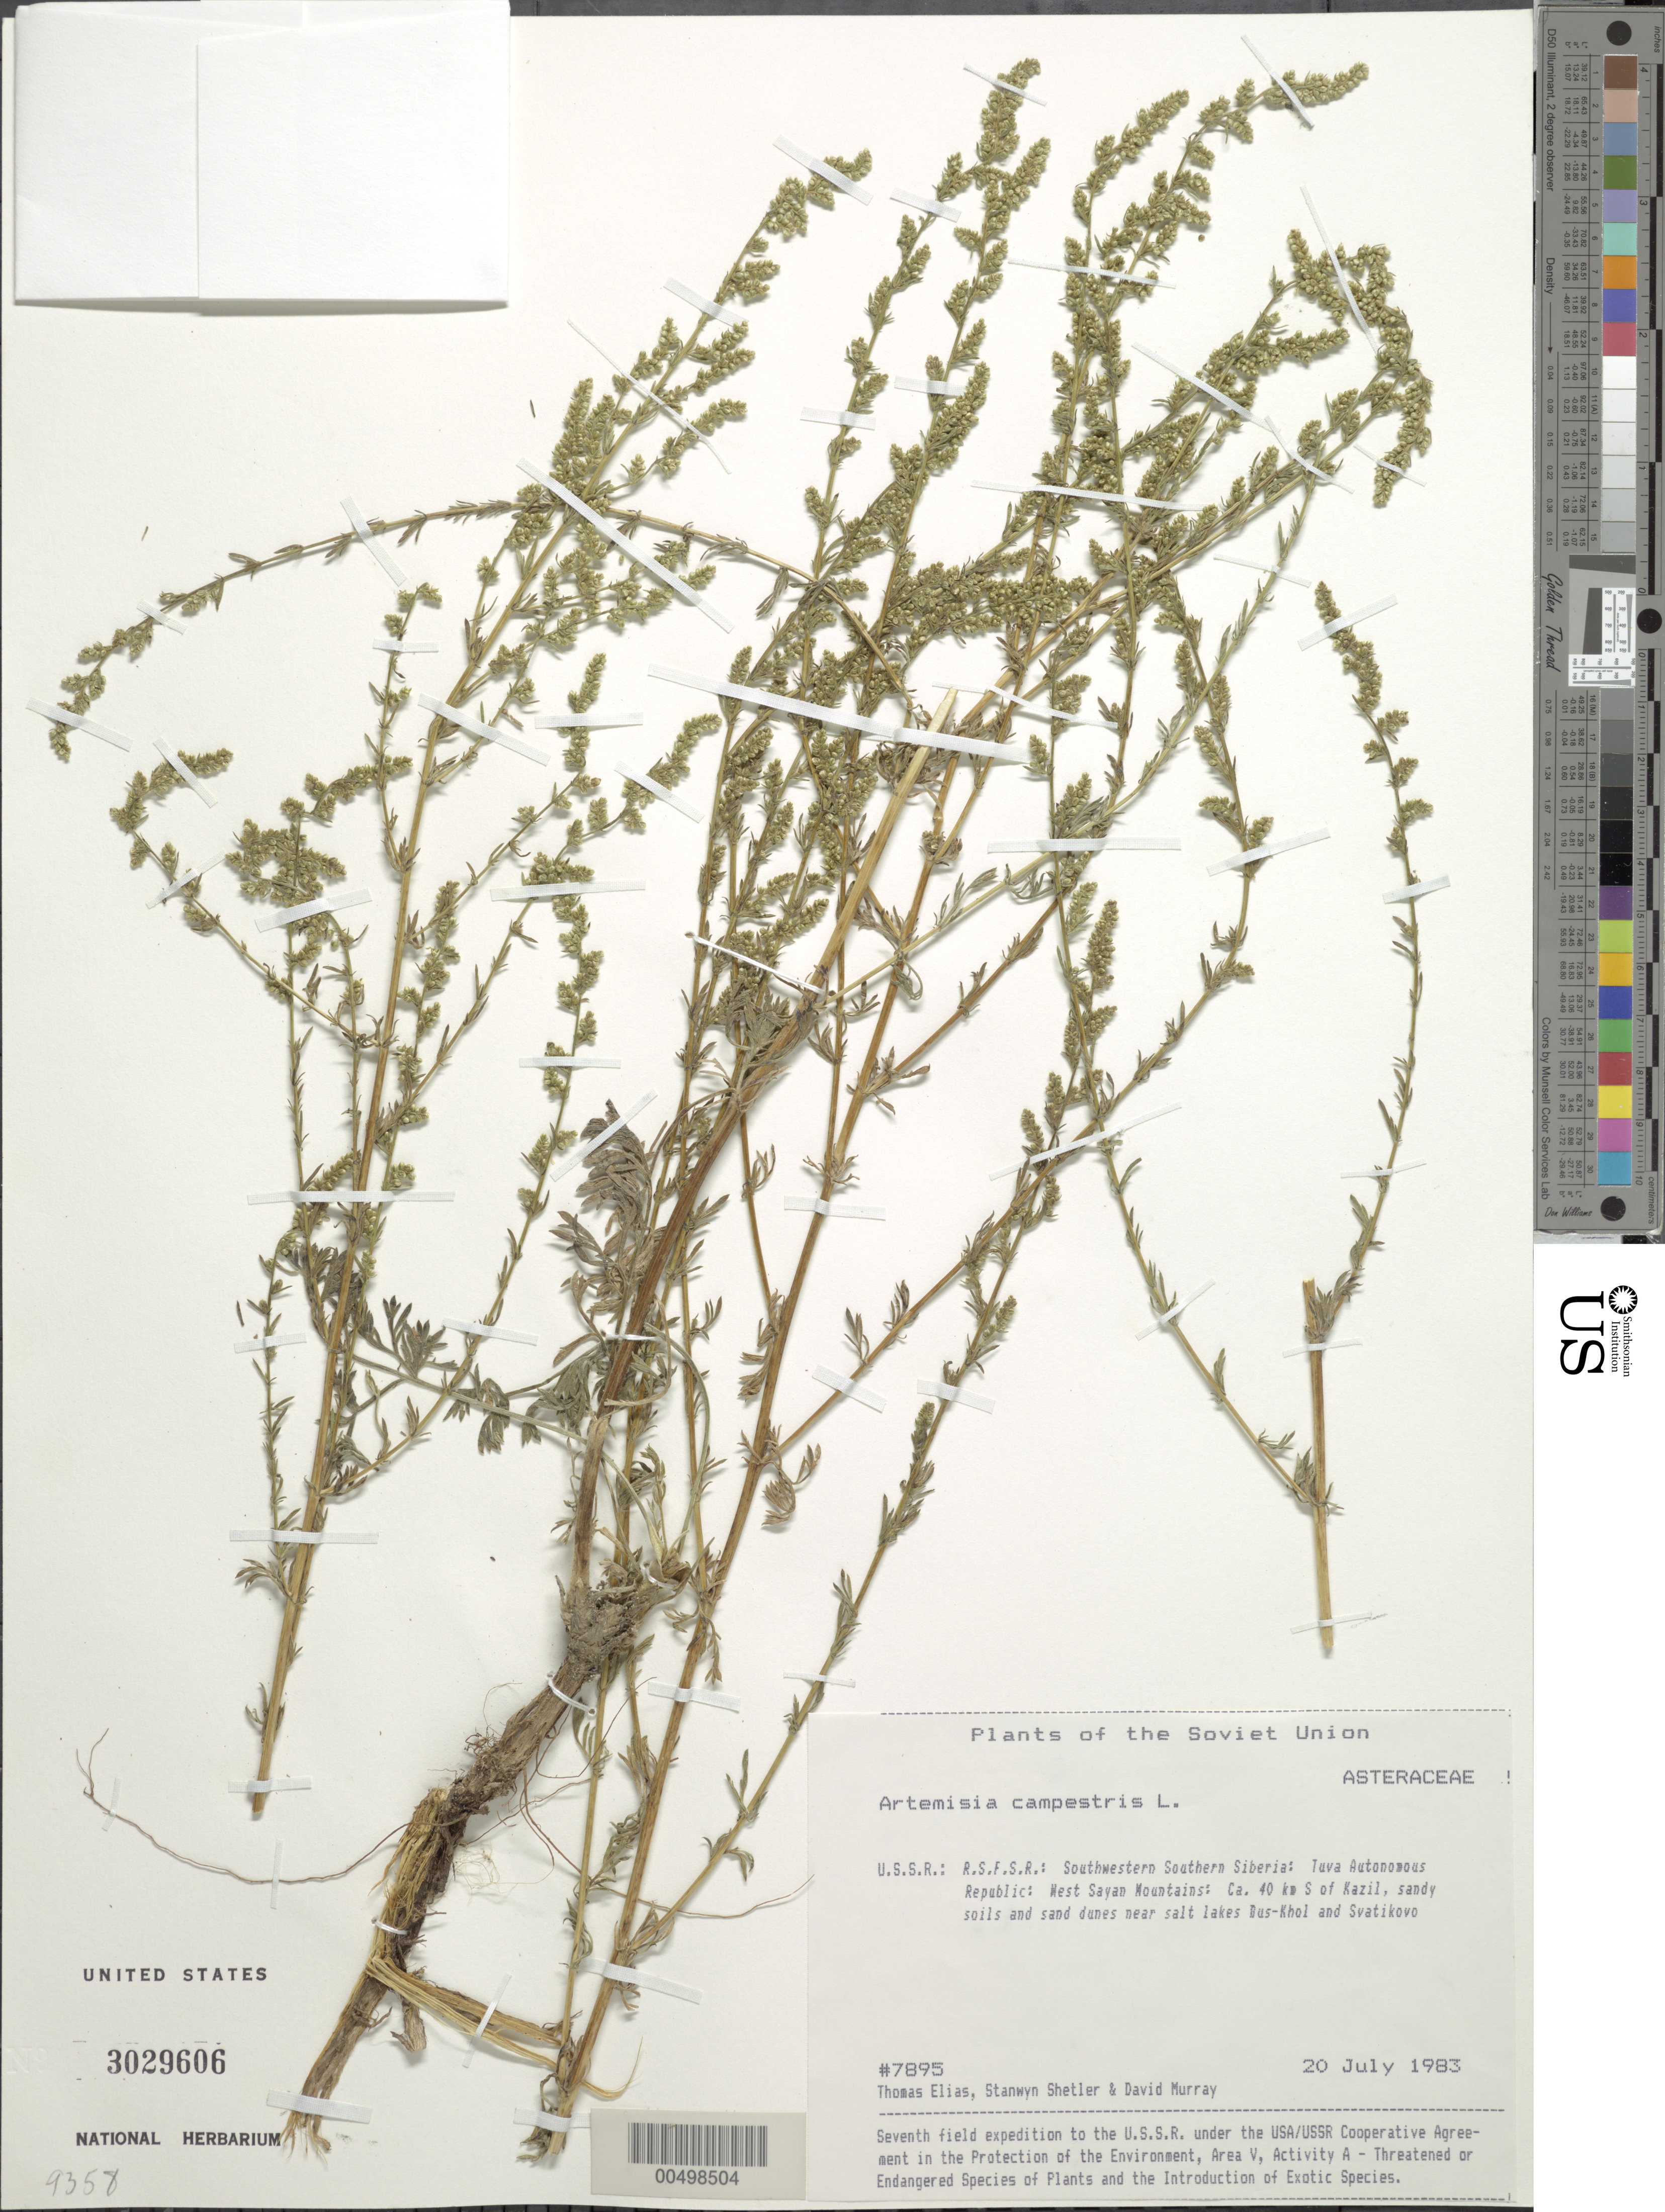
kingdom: Plantae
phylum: Tracheophyta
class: Magnoliopsida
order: Asterales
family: Asteraceae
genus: Artemisia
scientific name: Artemisia campestris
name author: L.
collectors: T. Elias, S. Shetler & D. F. Murray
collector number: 7895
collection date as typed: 20 Jul 1983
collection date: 1983-07-20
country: Russian Federation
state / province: Tuva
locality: West Sayan Mountains, ca. 40 km S of Kazil [Kyzyl], near lakes Dus-Khol and Svatikovo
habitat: sandy soils and sand dunes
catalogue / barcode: US 3029606